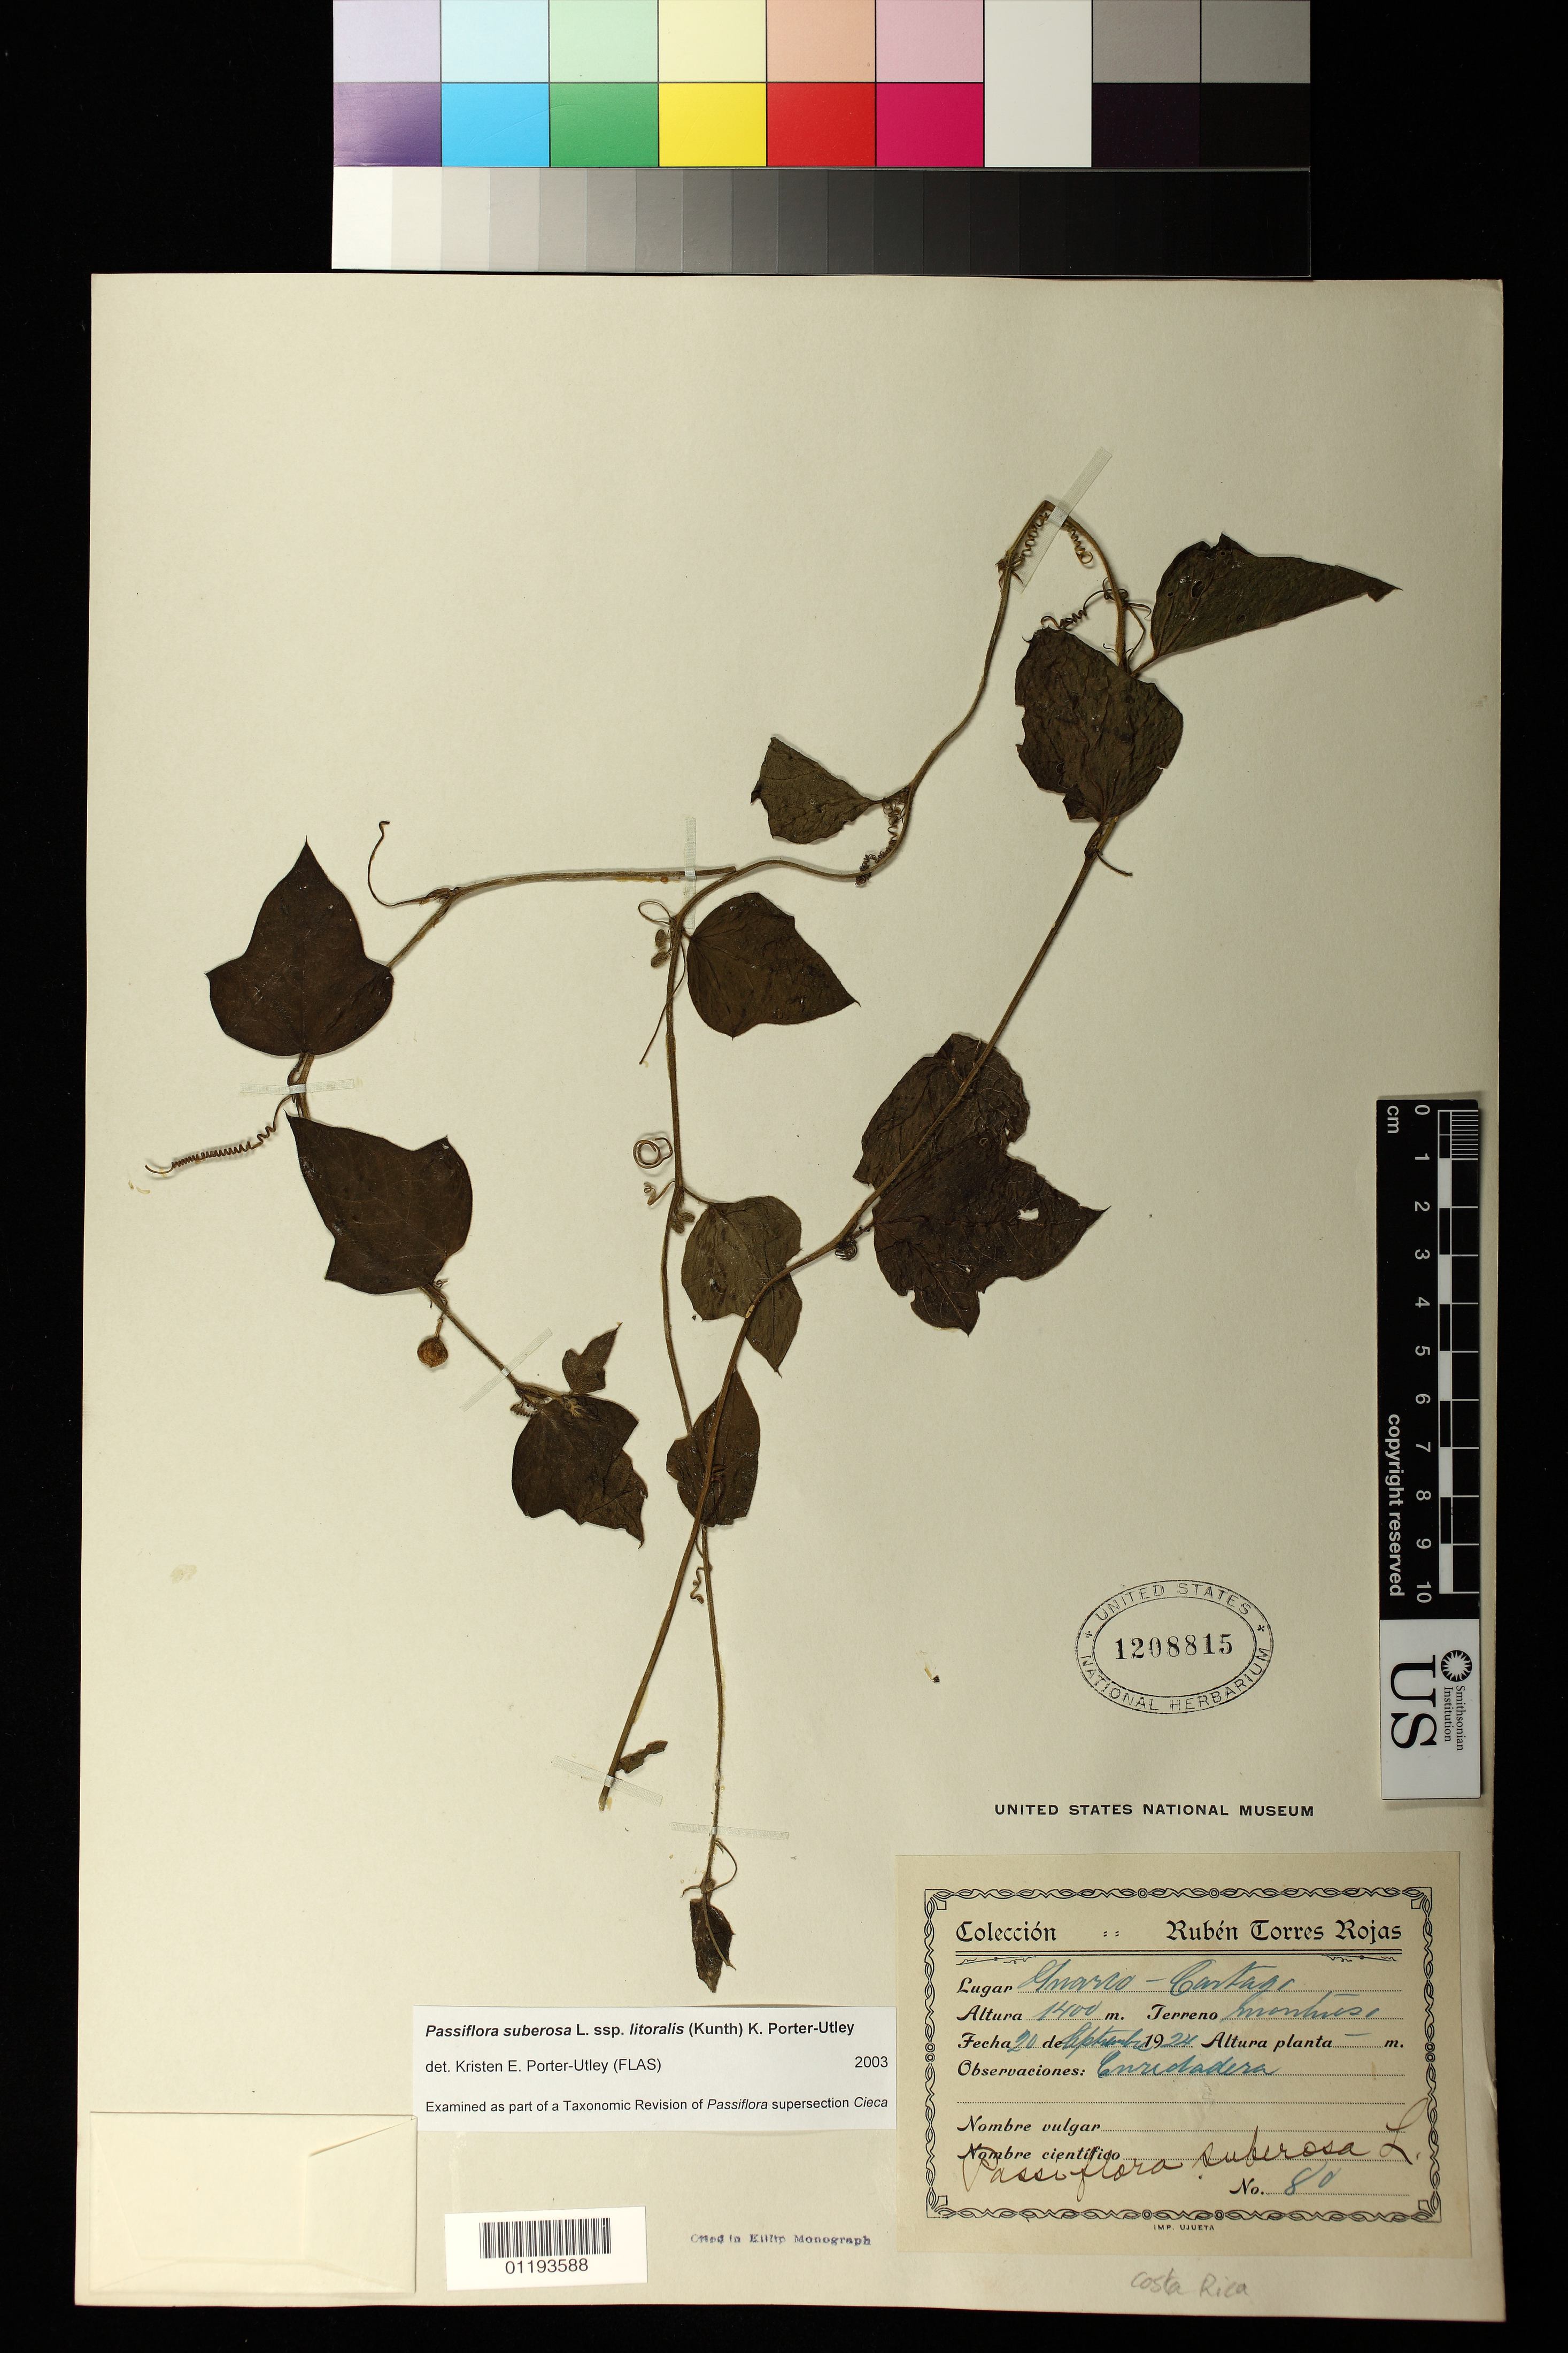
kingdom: Plantae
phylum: Tracheophyta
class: Magnoliopsida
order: Malpighiales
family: Passifloraceae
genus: Passiflora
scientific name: Passiflora suberosa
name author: L.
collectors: R. Torres Rojas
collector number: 80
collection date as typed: Sep 20 1924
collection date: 1924-09-20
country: Costa Rica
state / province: Cartago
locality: Guarco-Cartago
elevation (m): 1400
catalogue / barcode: US 1208815